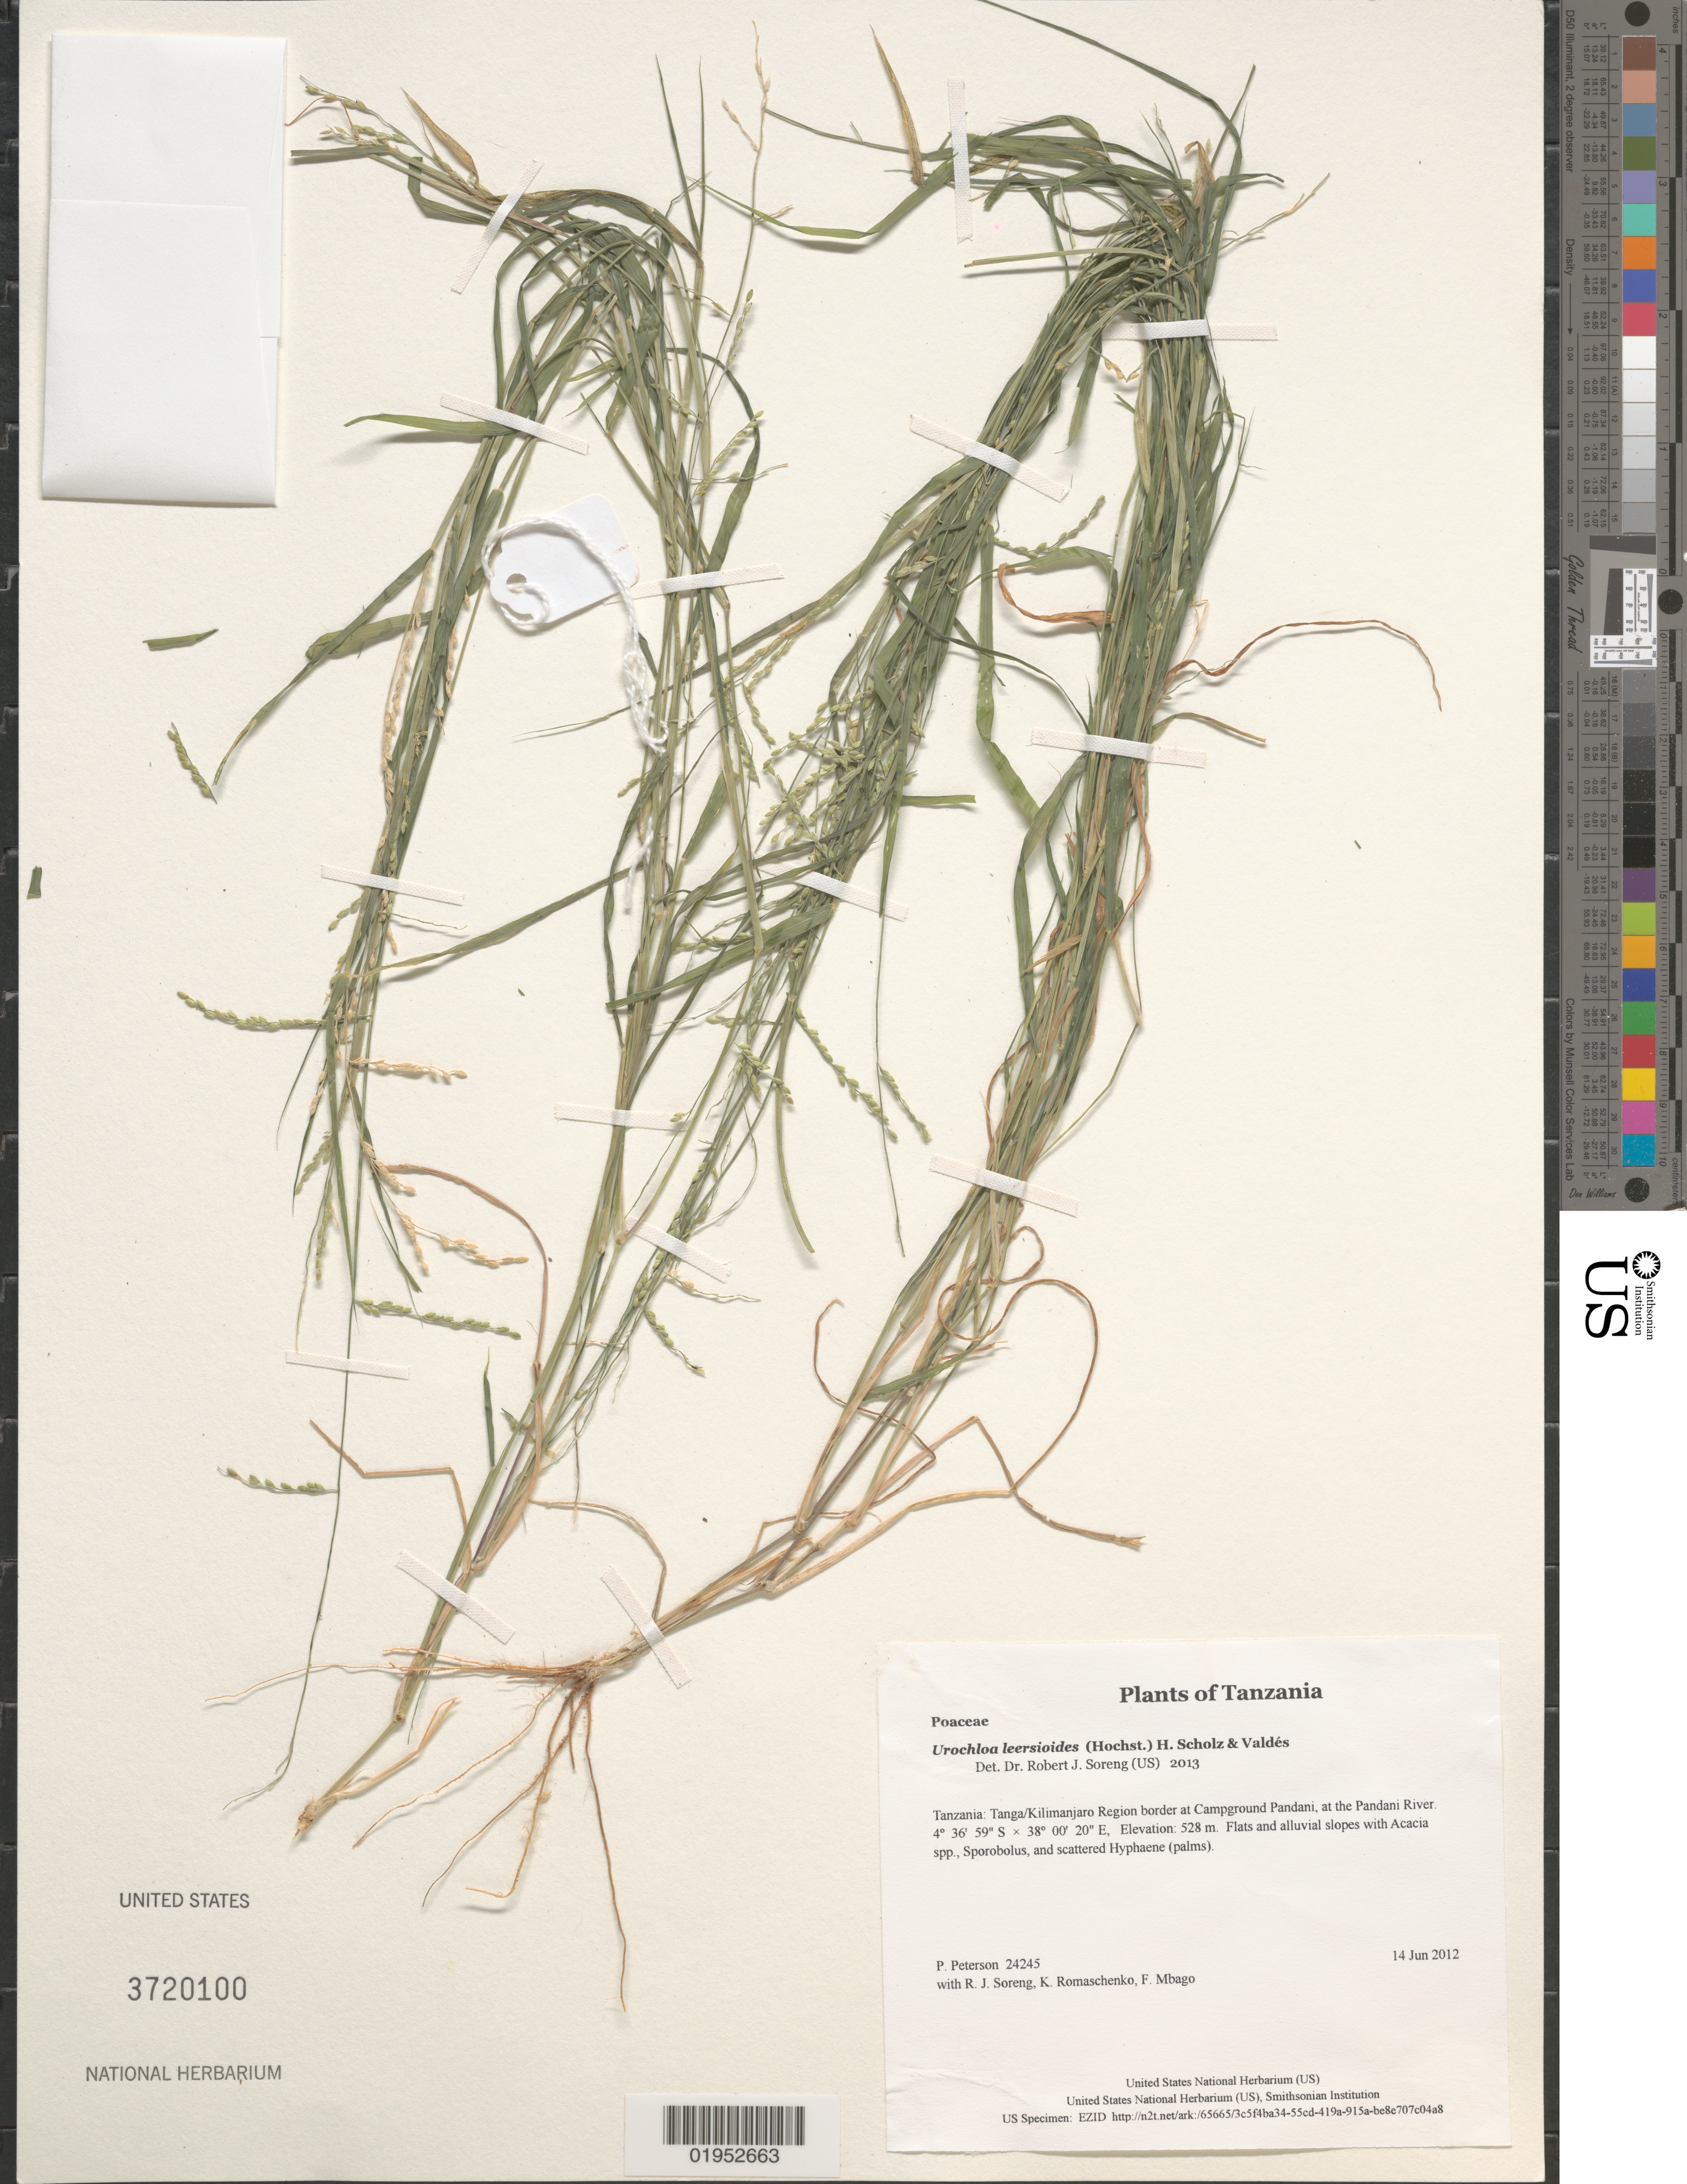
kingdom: Plantae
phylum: Tracheophyta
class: Liliopsida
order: Poales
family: Poaceae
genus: Urochloa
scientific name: Urochloa leersioides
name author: (Hochst.) H. Scholz & Valdés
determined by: Soreng, Robert J., Research Associate (BOT), Smithsonian Institution - National Museum of Natural History (UNITED STATES)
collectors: P. M. Peterson, R. J. Soreng, K. Romaschenko & F. Mbago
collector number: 24245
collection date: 2012-06-14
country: Tanzania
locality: Tanga/Kilimanjaro Region border at Campground Pandani, at the Pandani River.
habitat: Flats and alluvial slopes with Acacia spp., Sporobolus, and scattered Hyphaene (palms).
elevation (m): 528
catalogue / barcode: US 3720100